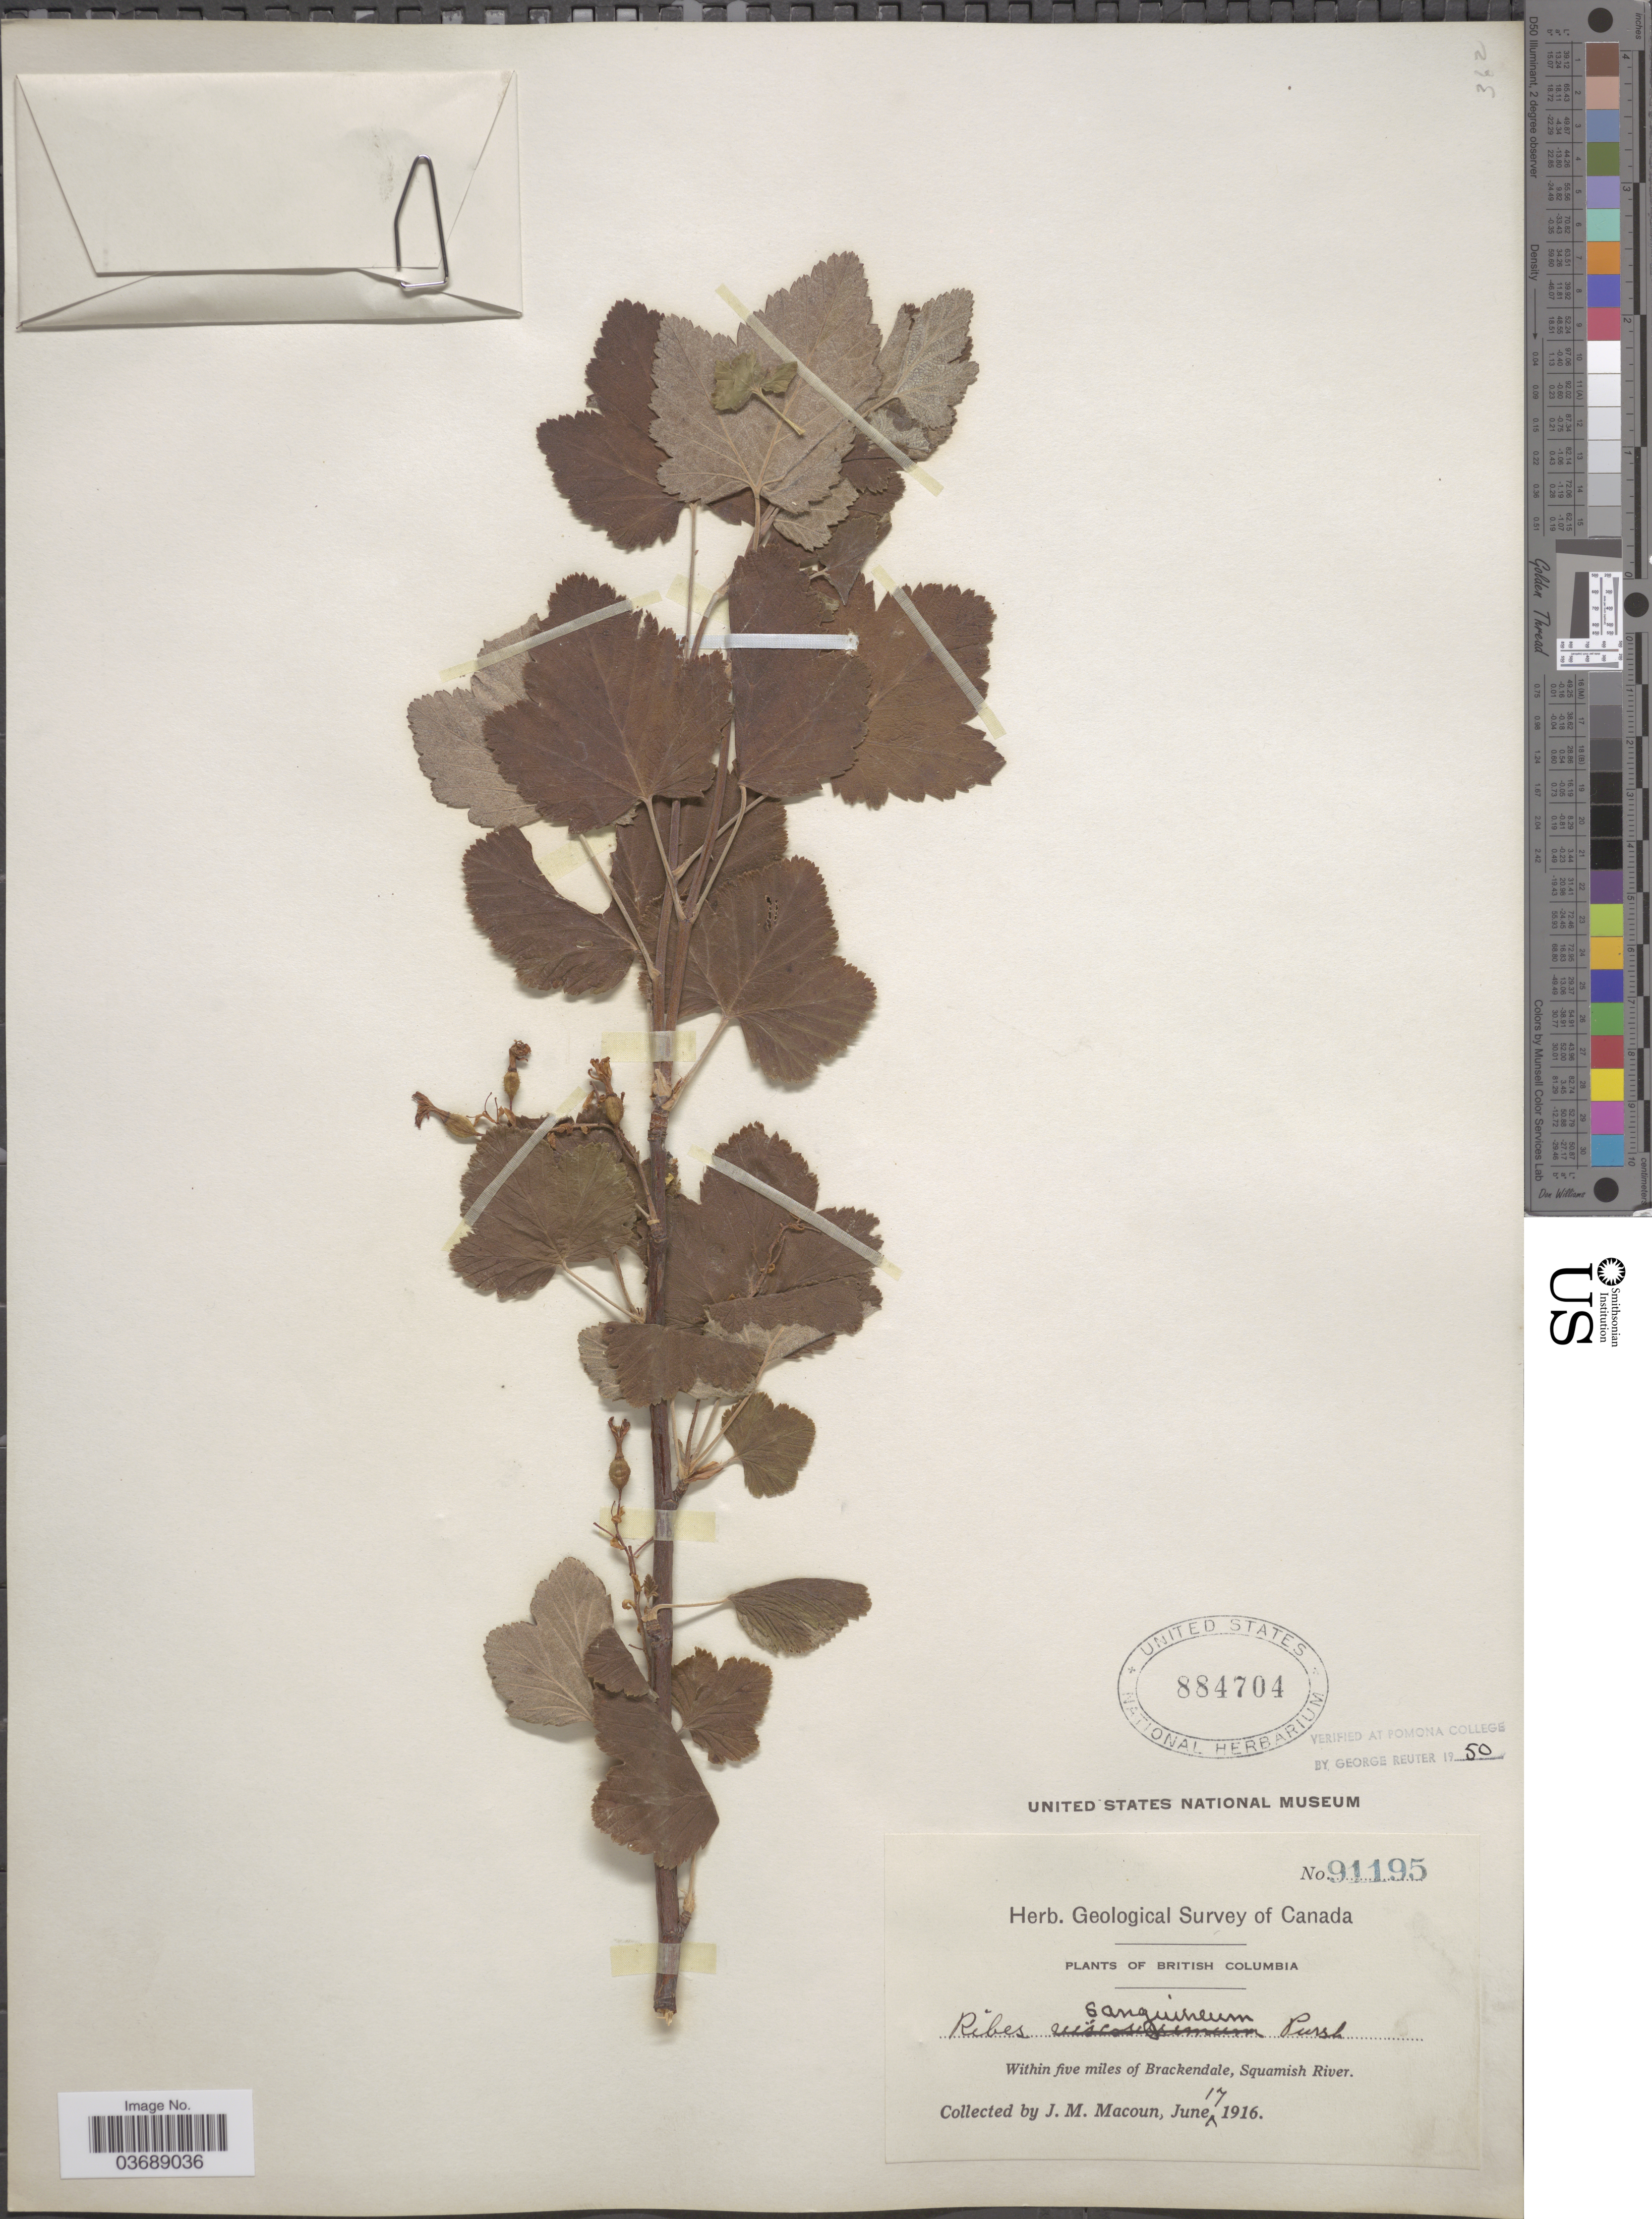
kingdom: Plantae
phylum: Tracheophyta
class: Magnoliopsida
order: Saxifragales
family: Grossulariaceae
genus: Ribes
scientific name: Ribes sanguineum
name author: Pursh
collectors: J. M. Macoun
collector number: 91195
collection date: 1916-06-17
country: Canada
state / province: British Columbia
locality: Within five miles of Brackendale, Squamish River.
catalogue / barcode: US 884704